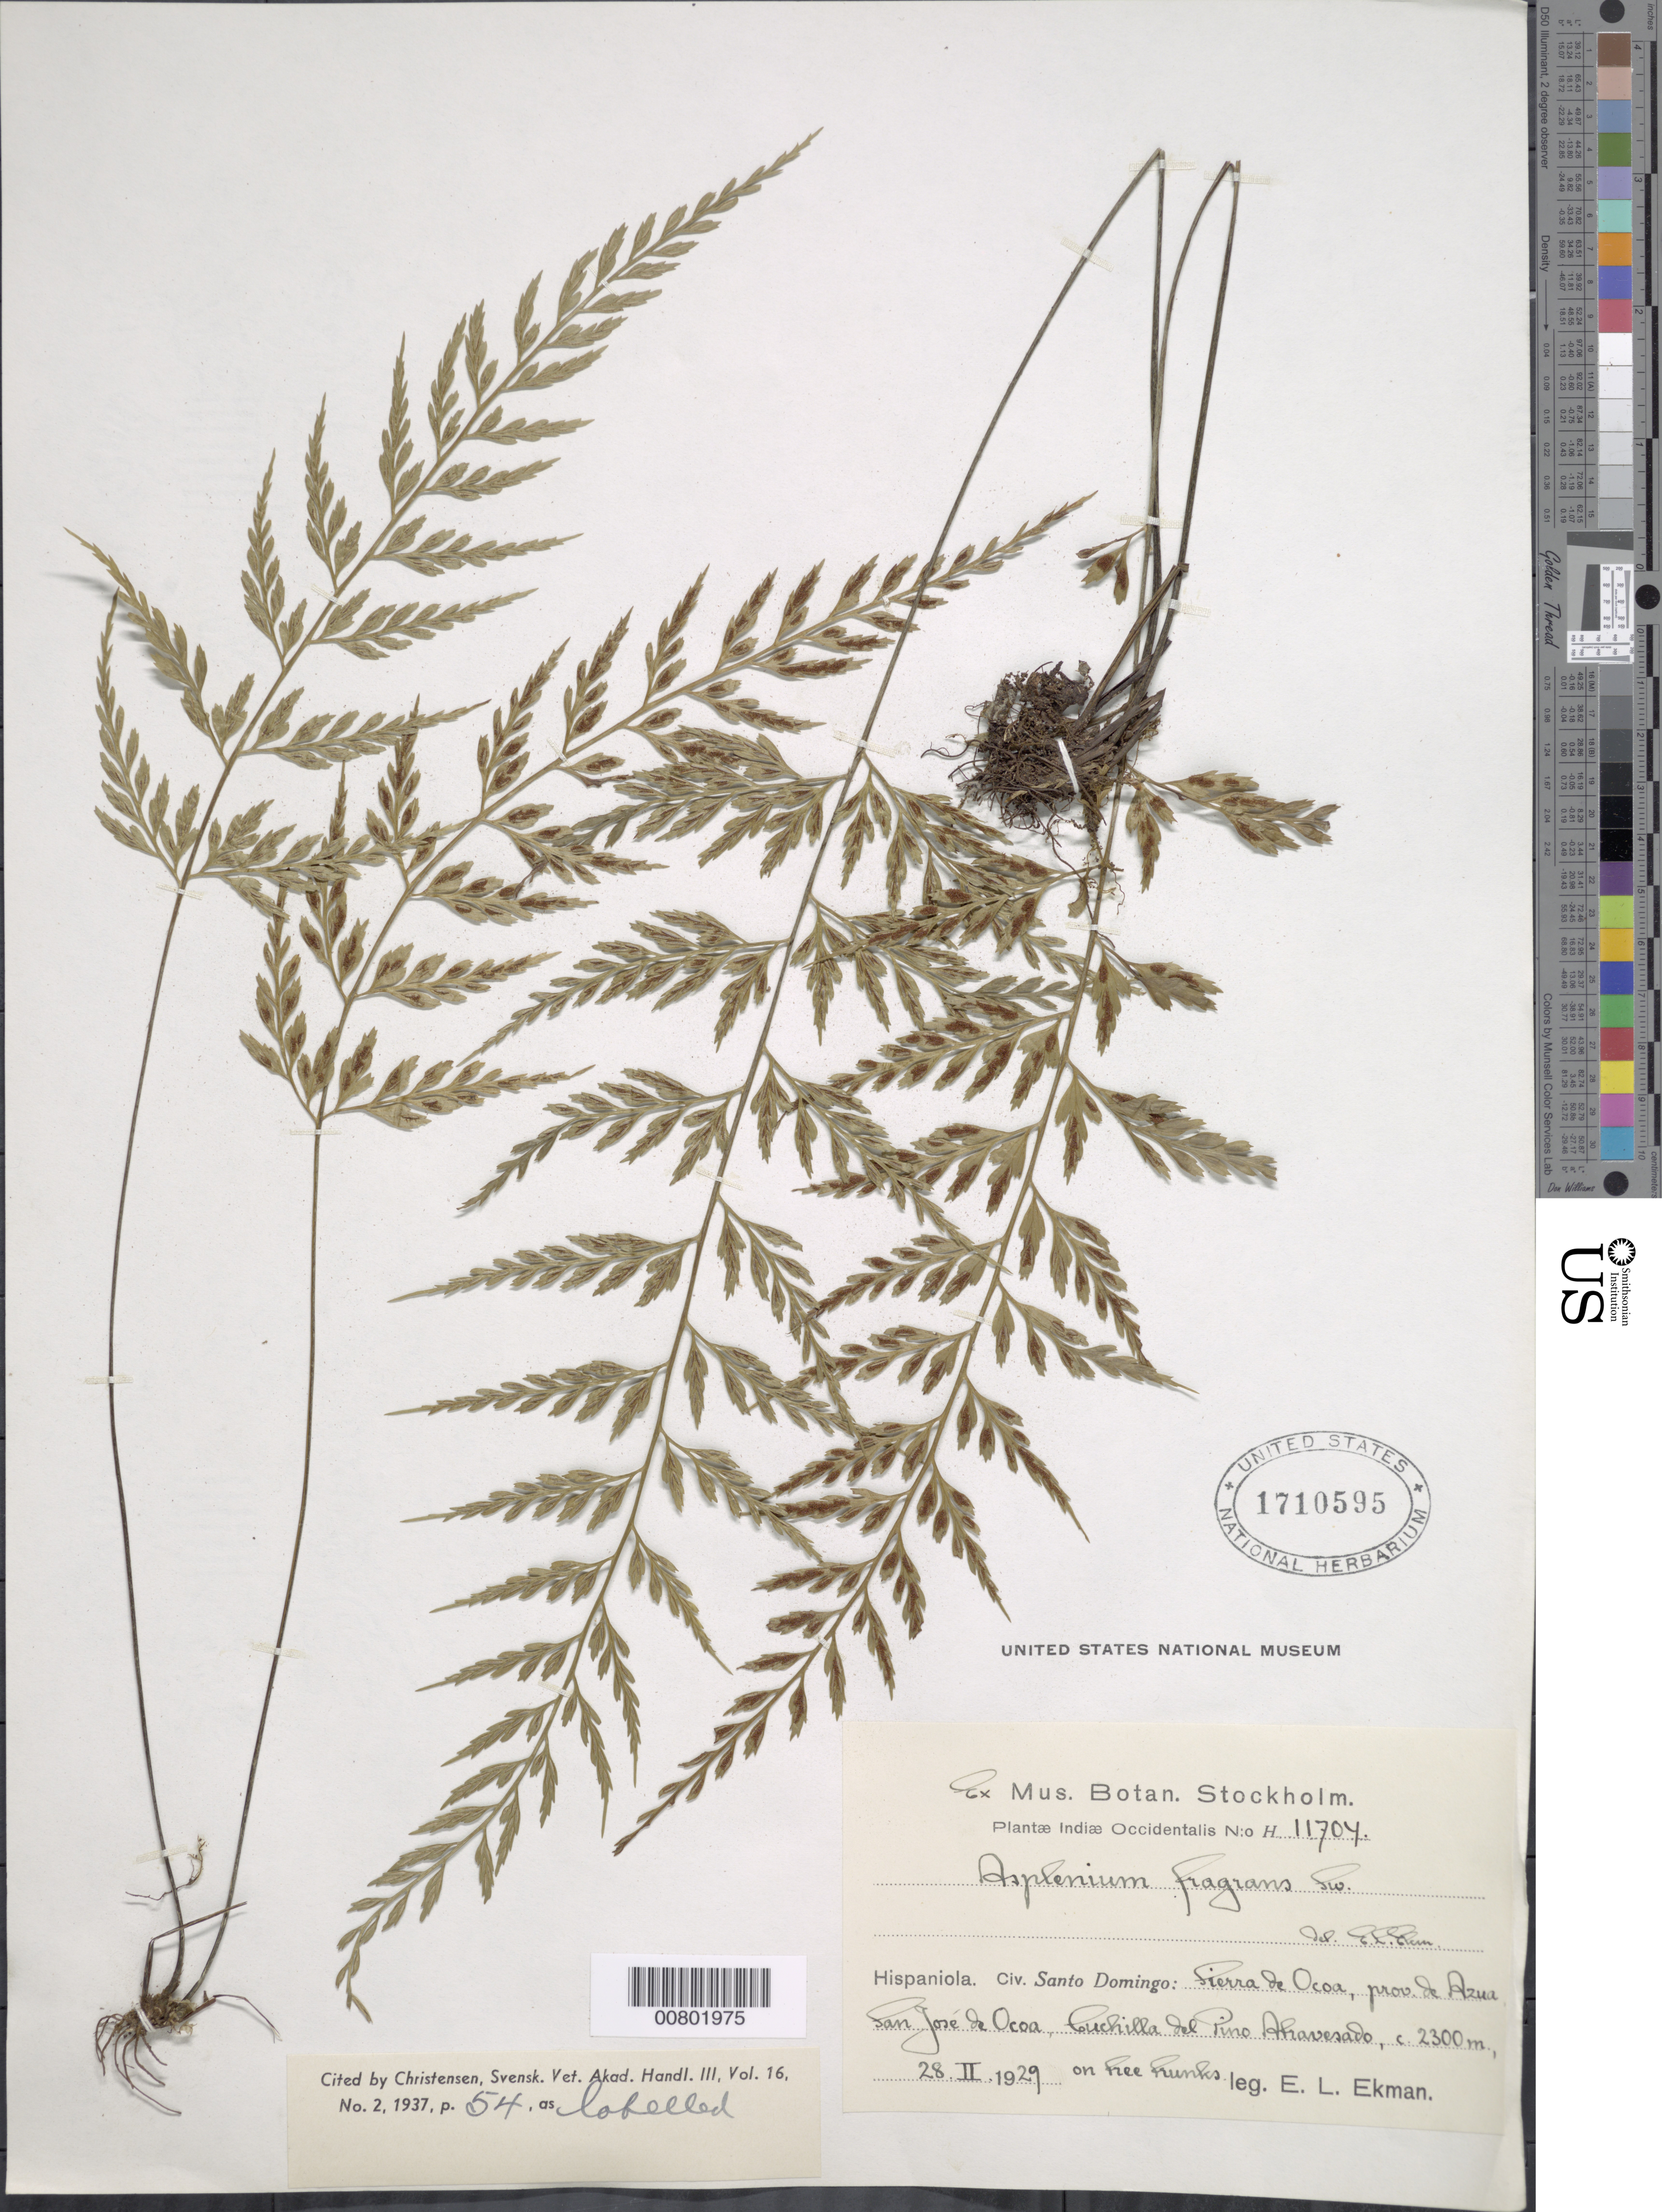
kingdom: Plantae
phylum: Tracheophyta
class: Polypodiopsida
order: Polypodiales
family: Aspleniaceae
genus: Asplenium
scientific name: Asplenium cuspidatum var. tripinnatum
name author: (E. Fourn.) C.V. Morton & Lellinger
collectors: E. L. Ekman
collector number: H 11704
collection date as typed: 28 Feb 1929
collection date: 1929-02-28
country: Dominican Republic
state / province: Azua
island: Hispaniola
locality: Sierra de Ocoa, San José de Ocoa, Cuchilla del Pino Atravesado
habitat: On tree trunks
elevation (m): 2300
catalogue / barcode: US 1710595